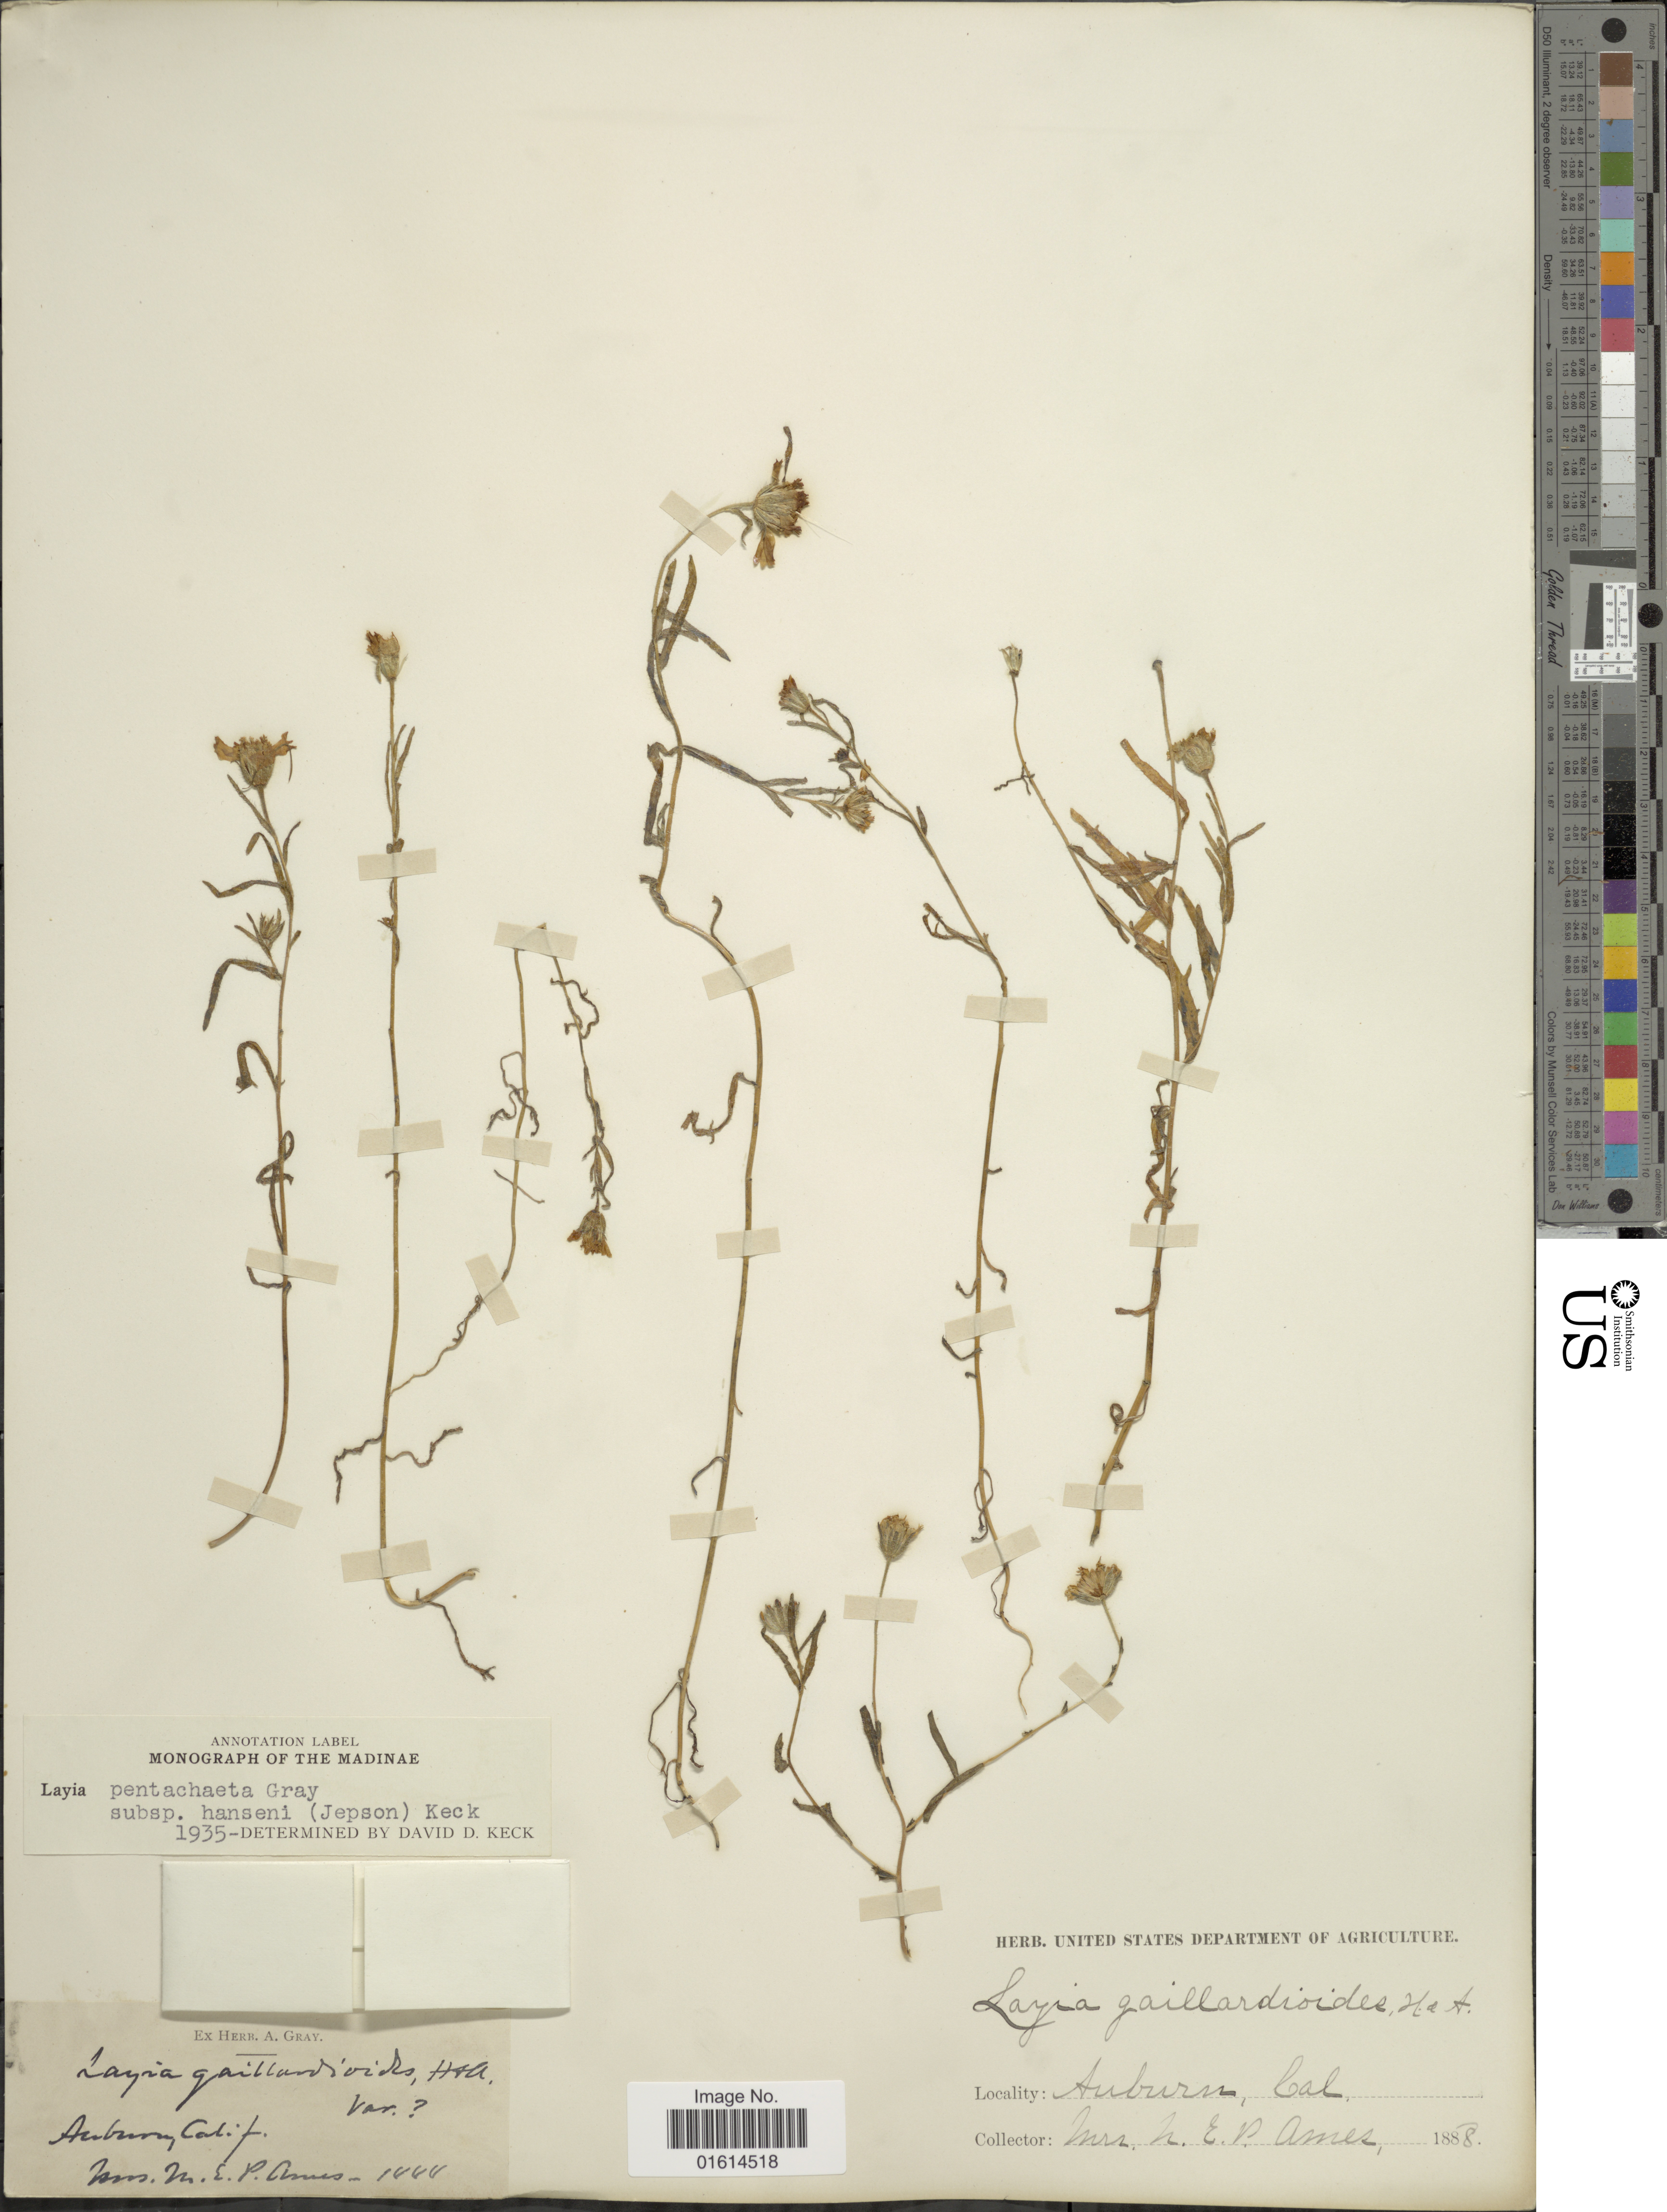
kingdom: Plantae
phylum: Tracheophyta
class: Magnoliopsida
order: Asterales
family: Asteraceae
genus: Layia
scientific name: Layia pentachaeta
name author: A. Gray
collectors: M. E. P. Ames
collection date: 1888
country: United States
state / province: California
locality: Auburn